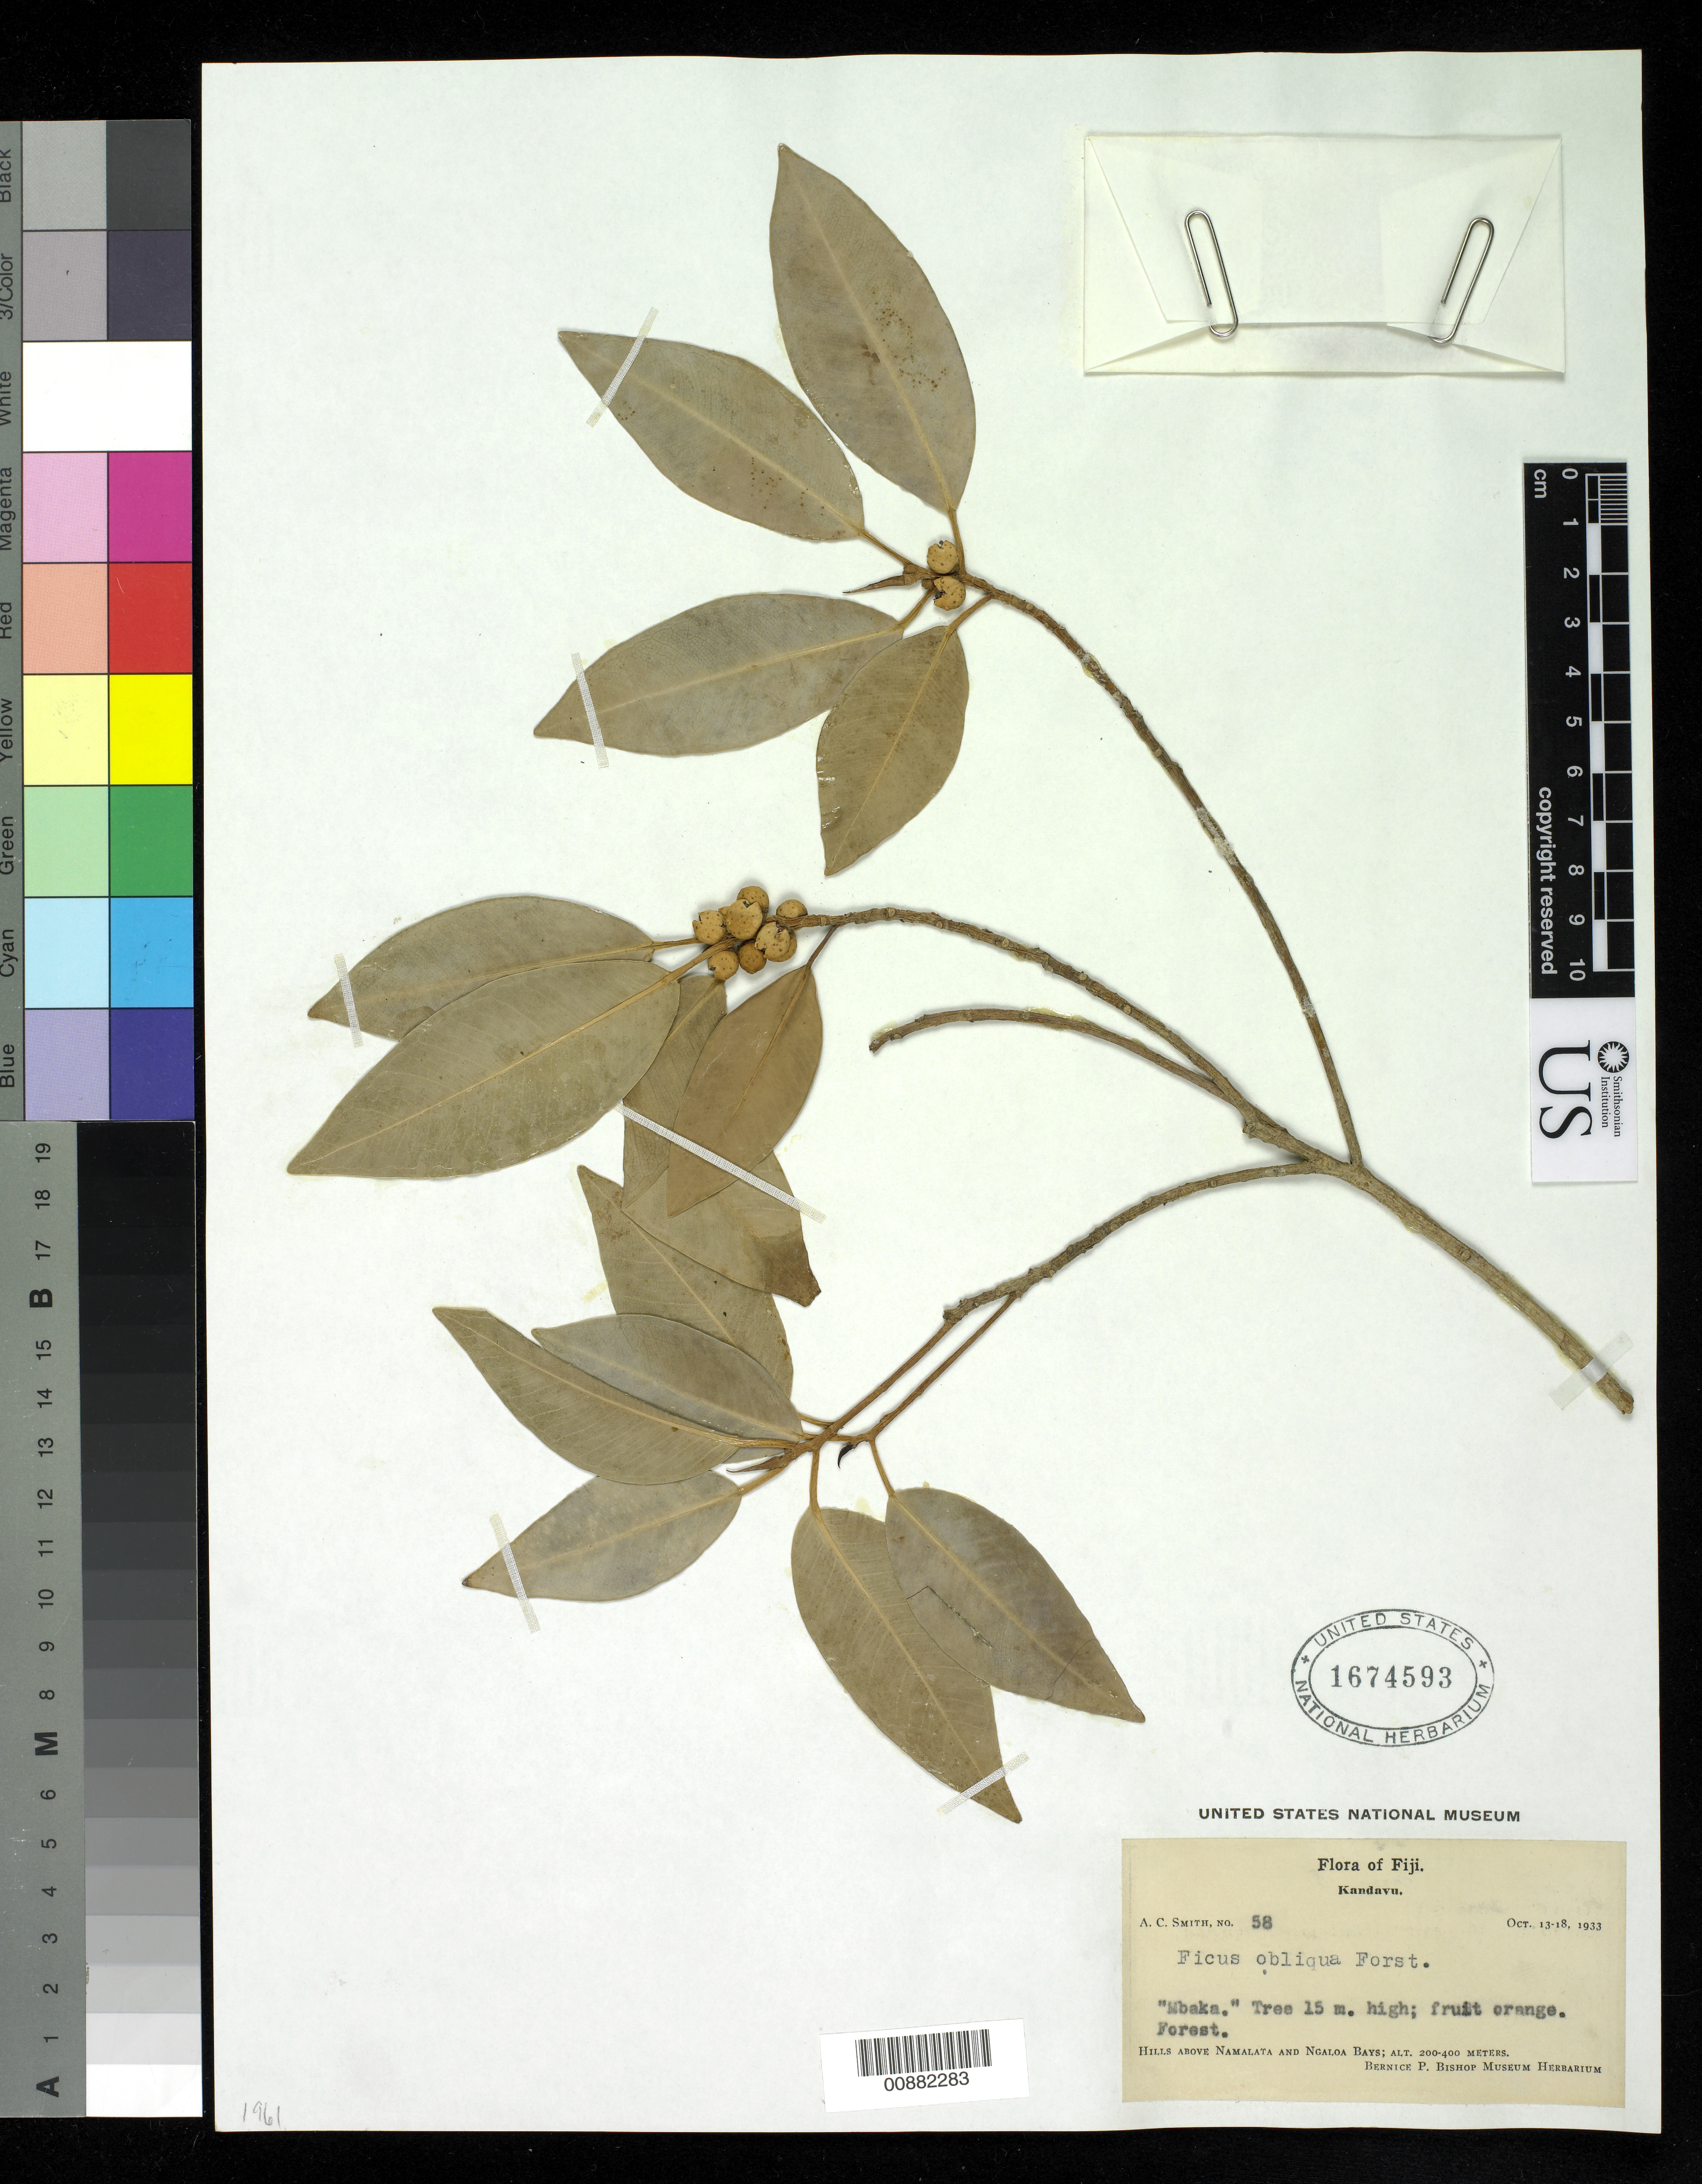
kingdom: Plantae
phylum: Tracheophyta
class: Magnoliopsida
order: Rosales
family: Moraceae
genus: Ficus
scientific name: Ficus obliqua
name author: G. Forst.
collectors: C. A. Smith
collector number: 58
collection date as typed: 13 Oct 1933 to 18 Oct 1933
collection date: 1933-10-13/1933-10-18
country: Fiji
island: Kadavu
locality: Kandavu, Hills above Namalata and Ngaloa Bays.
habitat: forest.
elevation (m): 200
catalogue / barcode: US 1674593